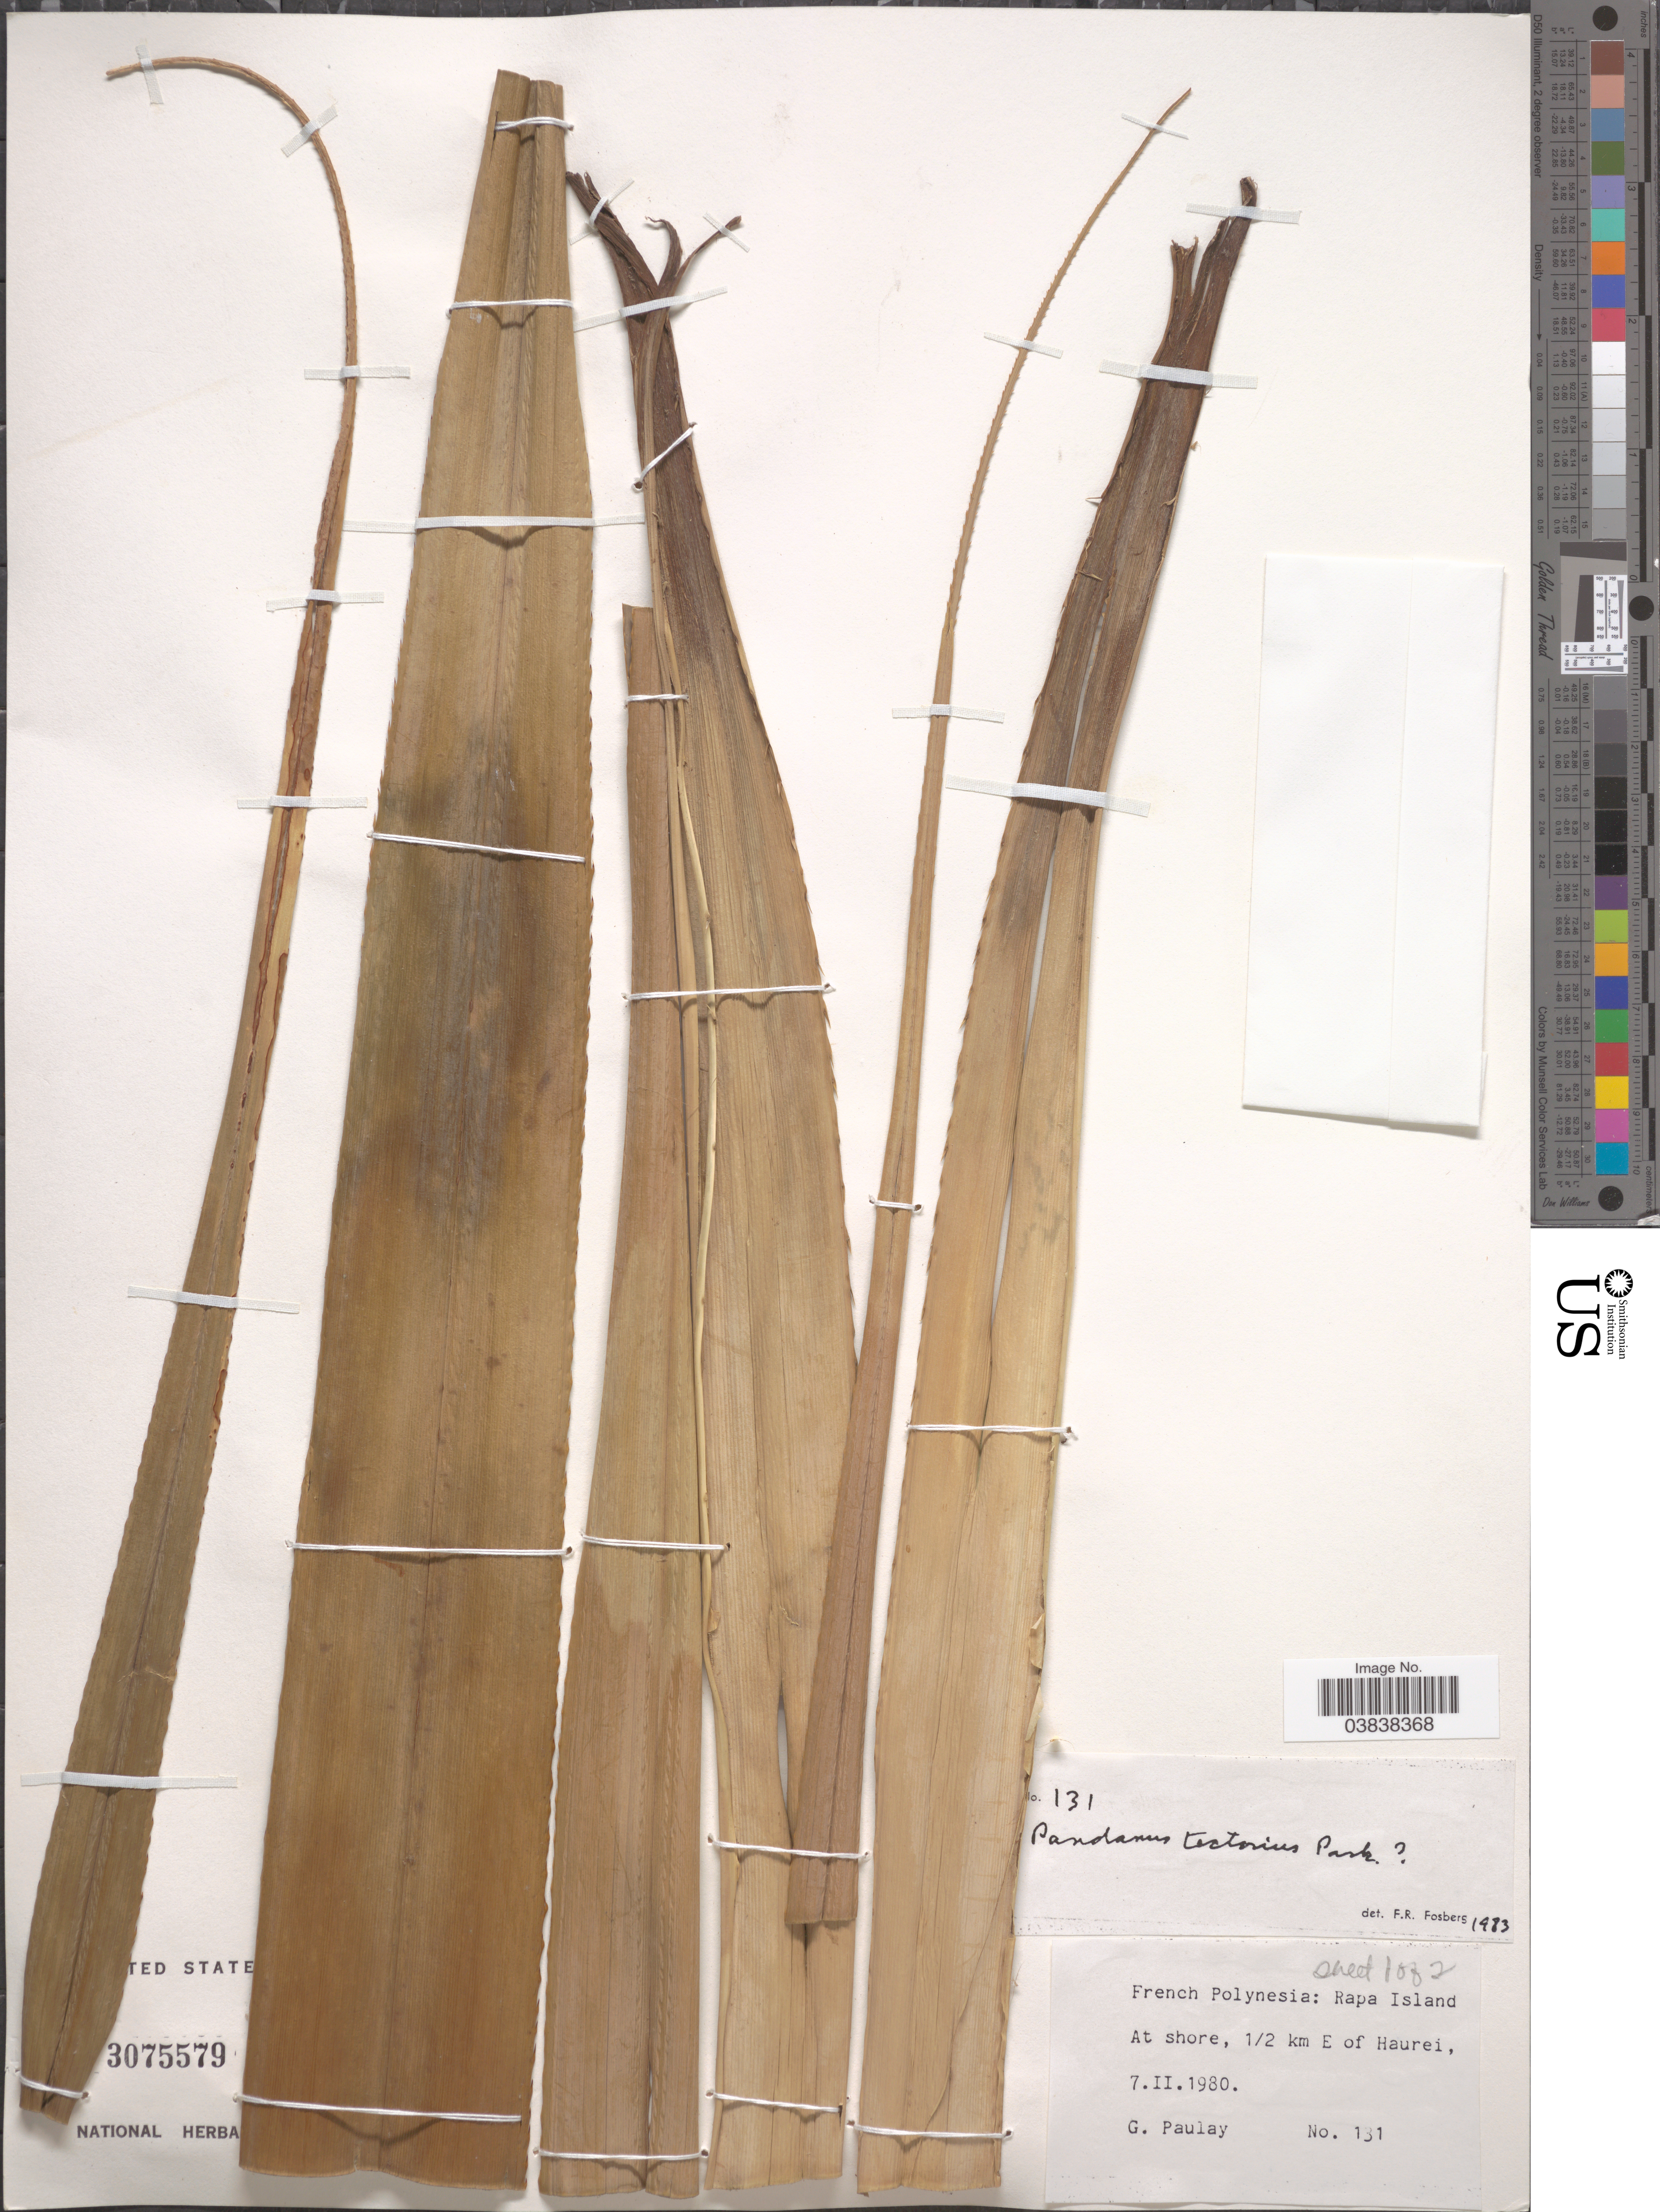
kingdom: Plantae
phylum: Tracheophyta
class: Liliopsida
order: Pandanales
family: Pandanaceae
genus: Pandanus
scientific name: Pandanus tectorius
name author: Parkinson ex DuRoi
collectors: G. Paulay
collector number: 131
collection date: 1980-02-07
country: French Polynesia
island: Rapa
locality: Rapa Island. At shore, ½ km E of Haurei.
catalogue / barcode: US 3075579